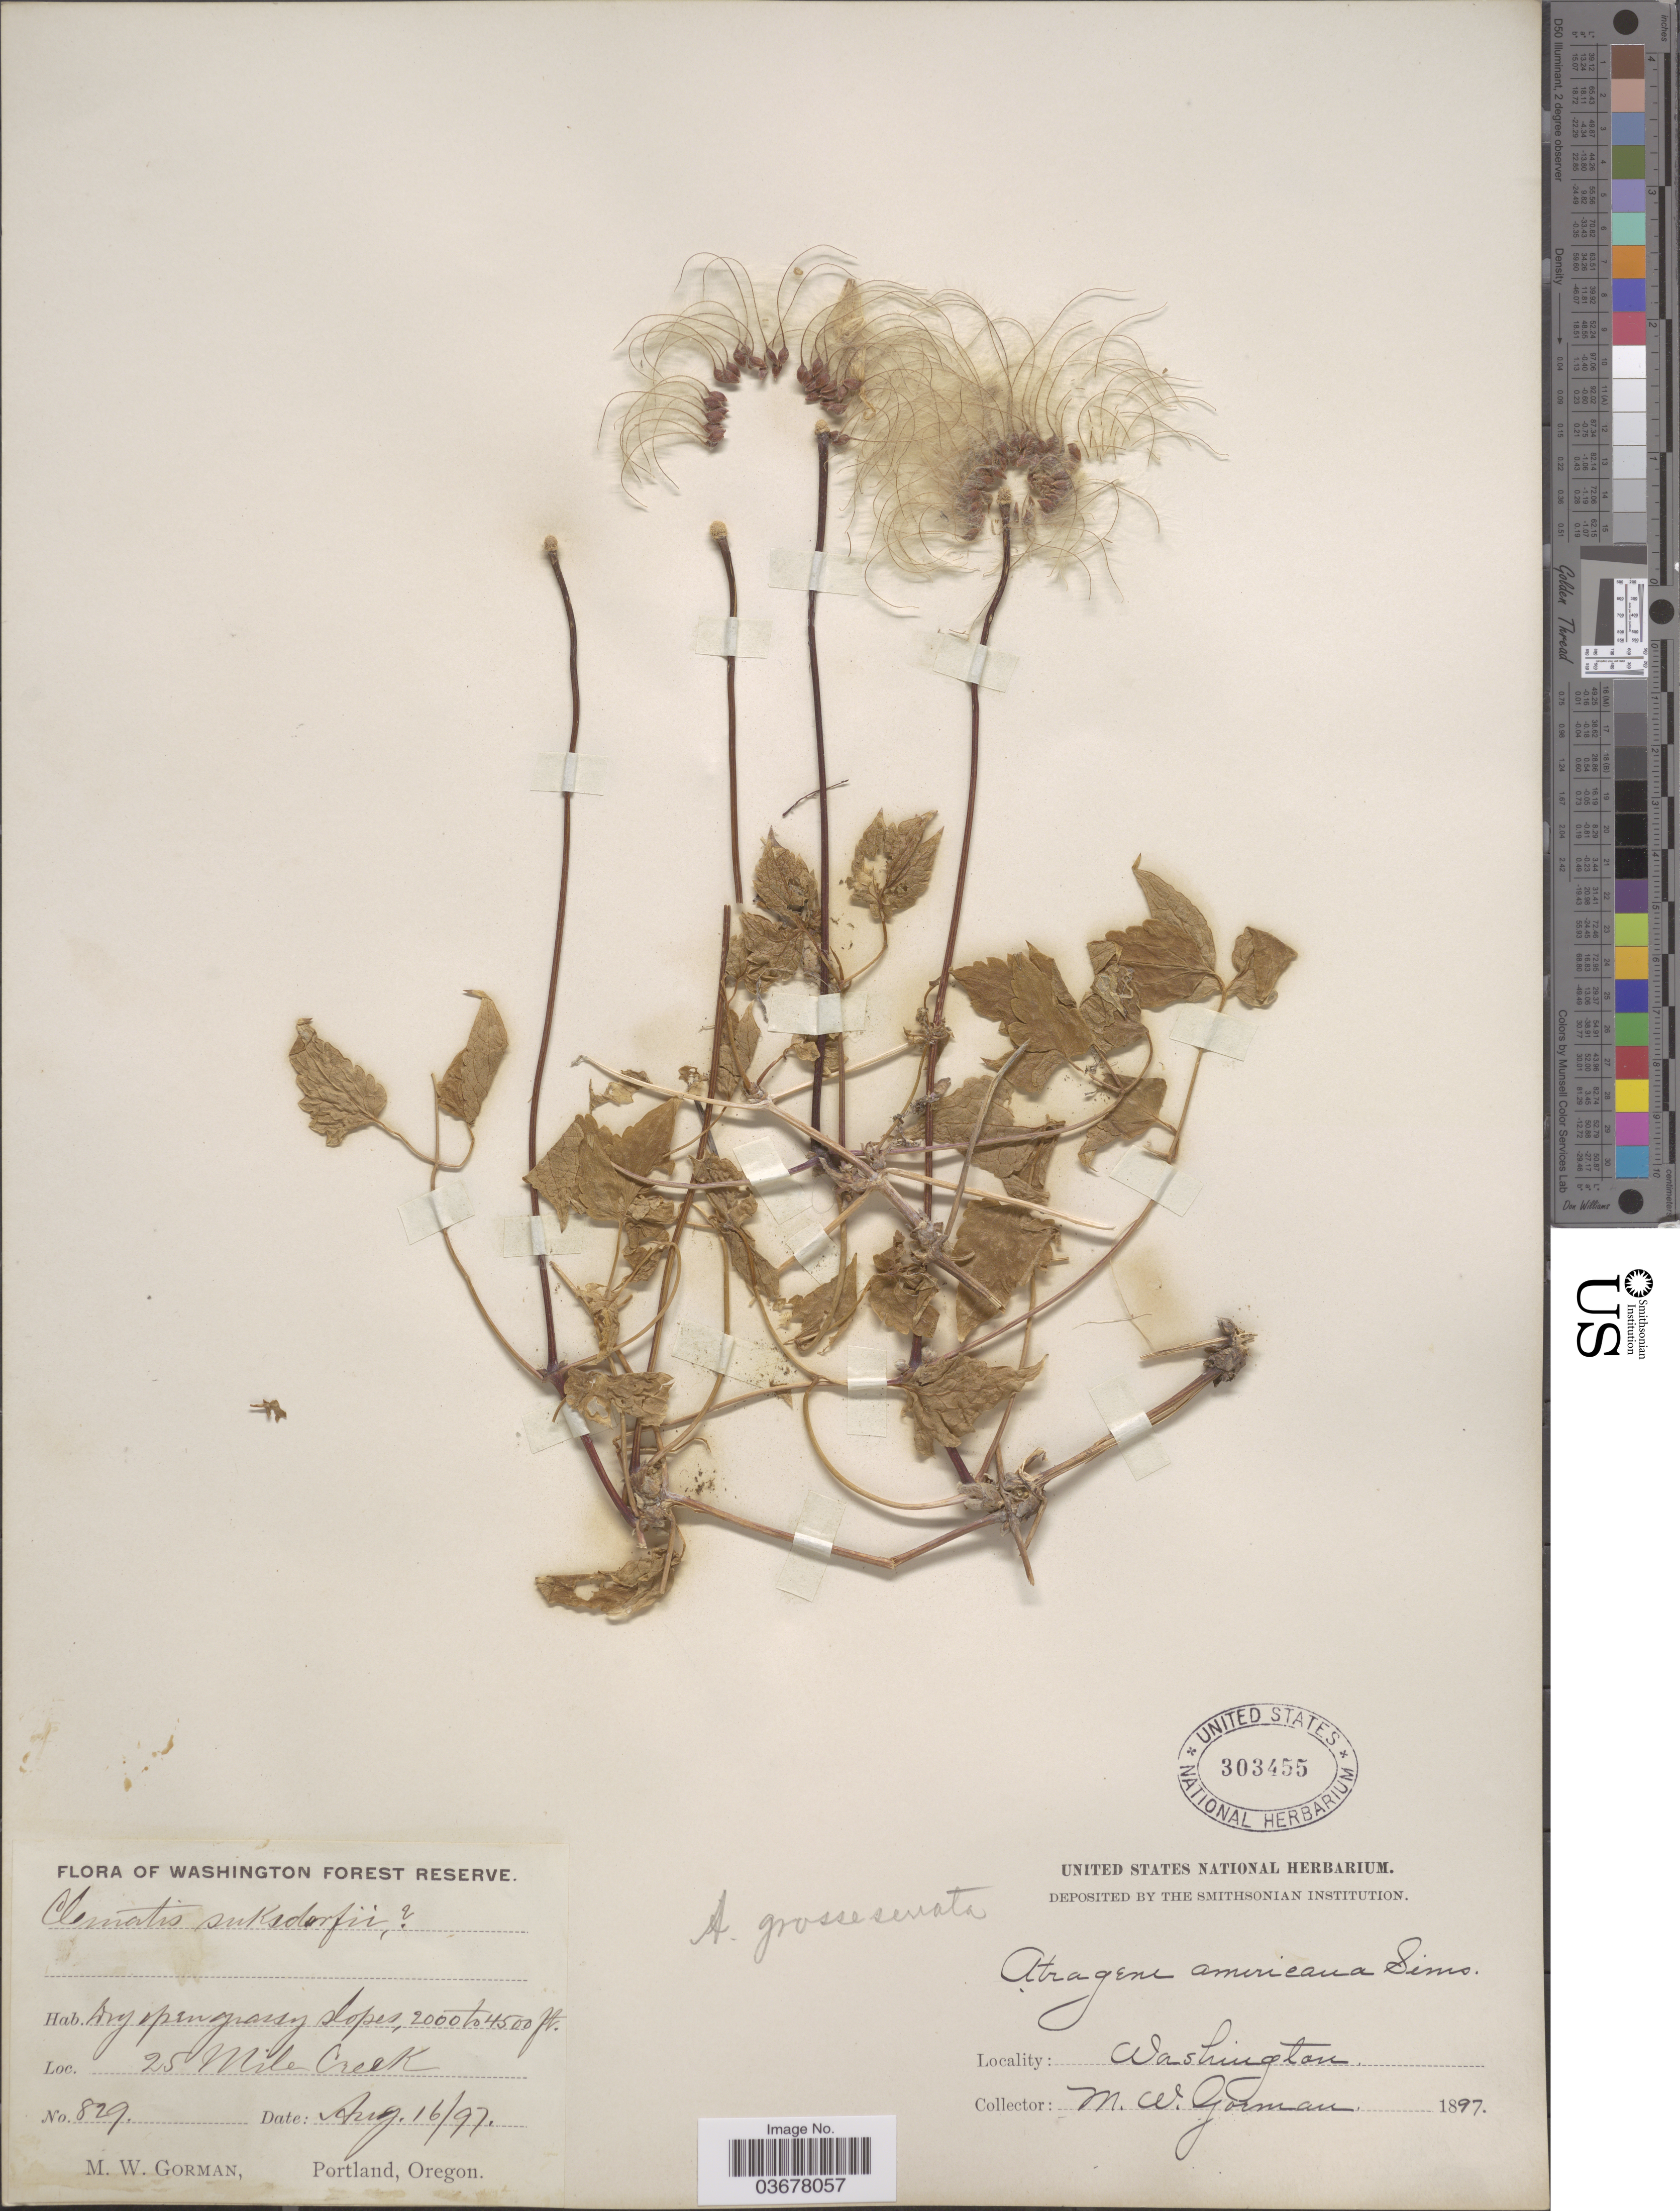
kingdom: Plantae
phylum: Tracheophyta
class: Magnoliopsida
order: Ranunculales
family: Ranunculaceae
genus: Clematis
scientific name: Clematis occidentalis var. grosseserrata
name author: (Rydb.) J.S. Pringle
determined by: Strong, M. T., (US), Smithsonian Institution - National Museum of Natural History (UNITED STATES)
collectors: M. W. Gorman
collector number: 829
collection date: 1897-08-16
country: United States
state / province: Washington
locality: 25 Mile Creek.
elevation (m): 610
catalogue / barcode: US 303455